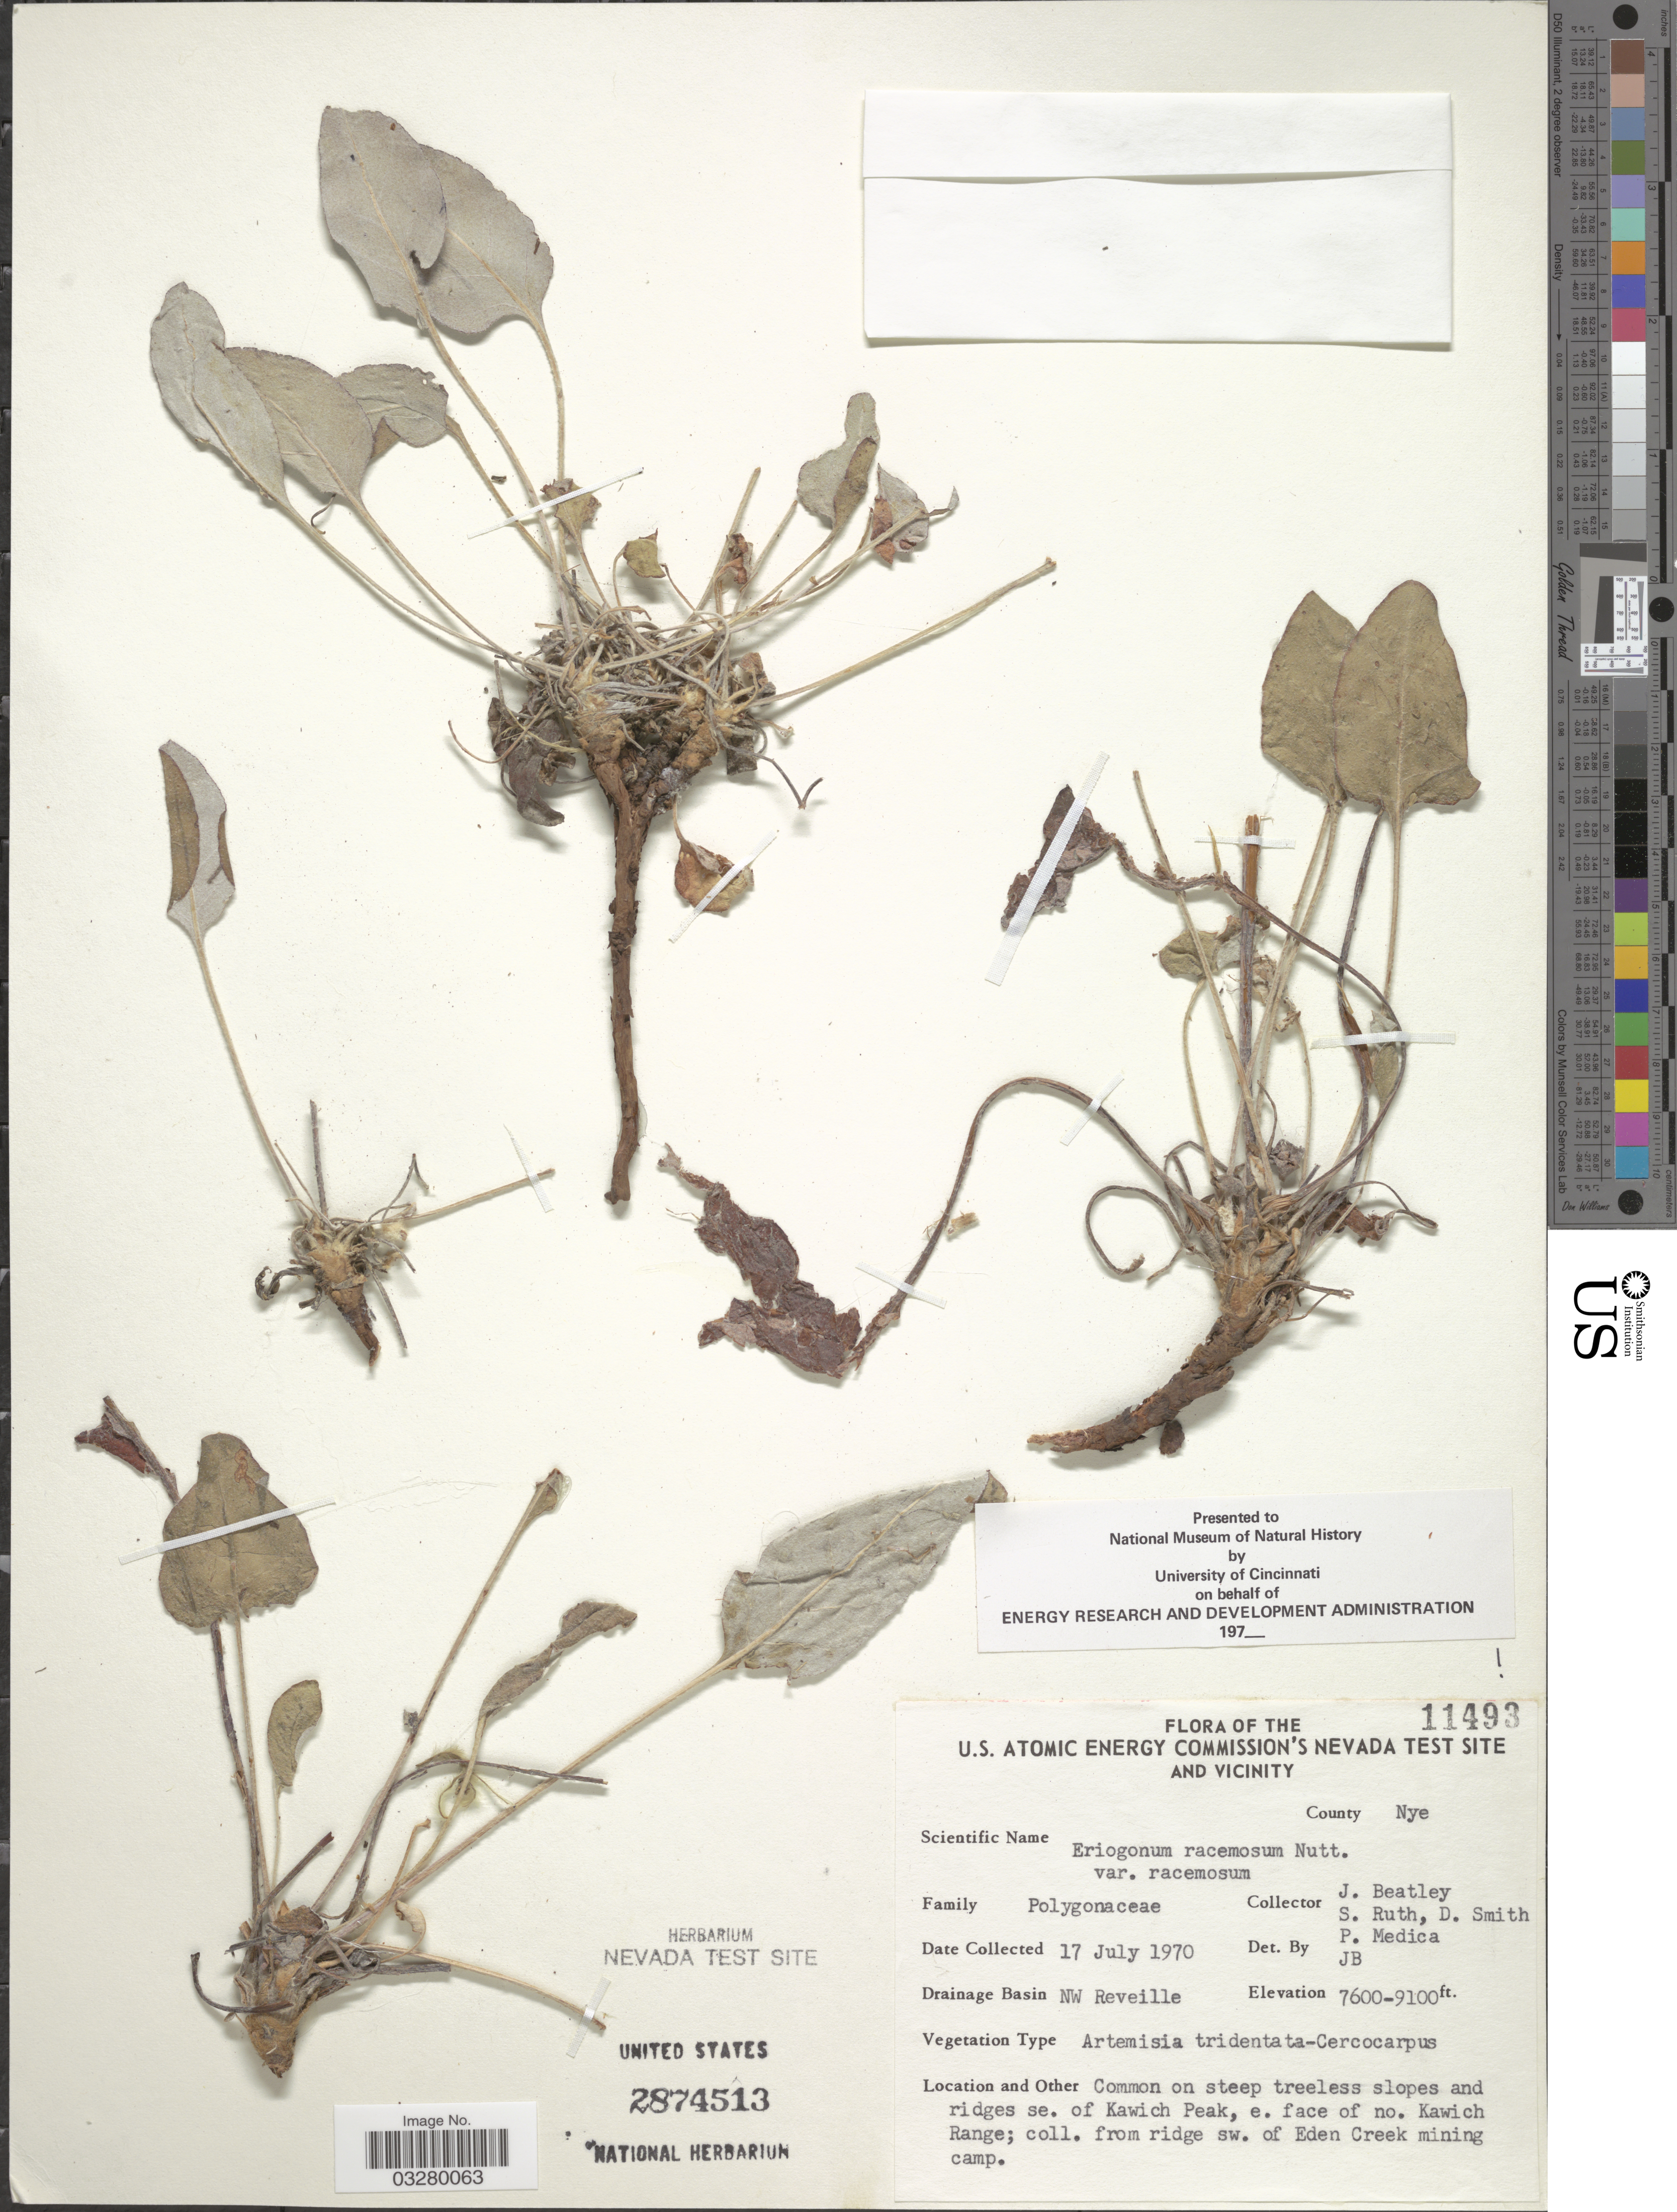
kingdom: Plantae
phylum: Tracheophyta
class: Magnoliopsida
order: Caryophyllales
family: Polygonaceae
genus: Eriogonum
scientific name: Eriogonum racemosum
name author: Nutt.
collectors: J. C. Beatley, S. Ruth, D. Smith & P. Medica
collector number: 11493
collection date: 1970-07-17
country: United States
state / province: Nevada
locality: U.S. Atomic Energy Commission's Nevada Test Site and Vicinity, County Nye, Drainage Basin NW Reveille, Common on steep treeless slopes and ridges se. of Kawich Peak, e. face of no. Kawich Range; coll. from ridge sw. of Eden Creek mining camp.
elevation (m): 2316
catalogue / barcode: US 2874513